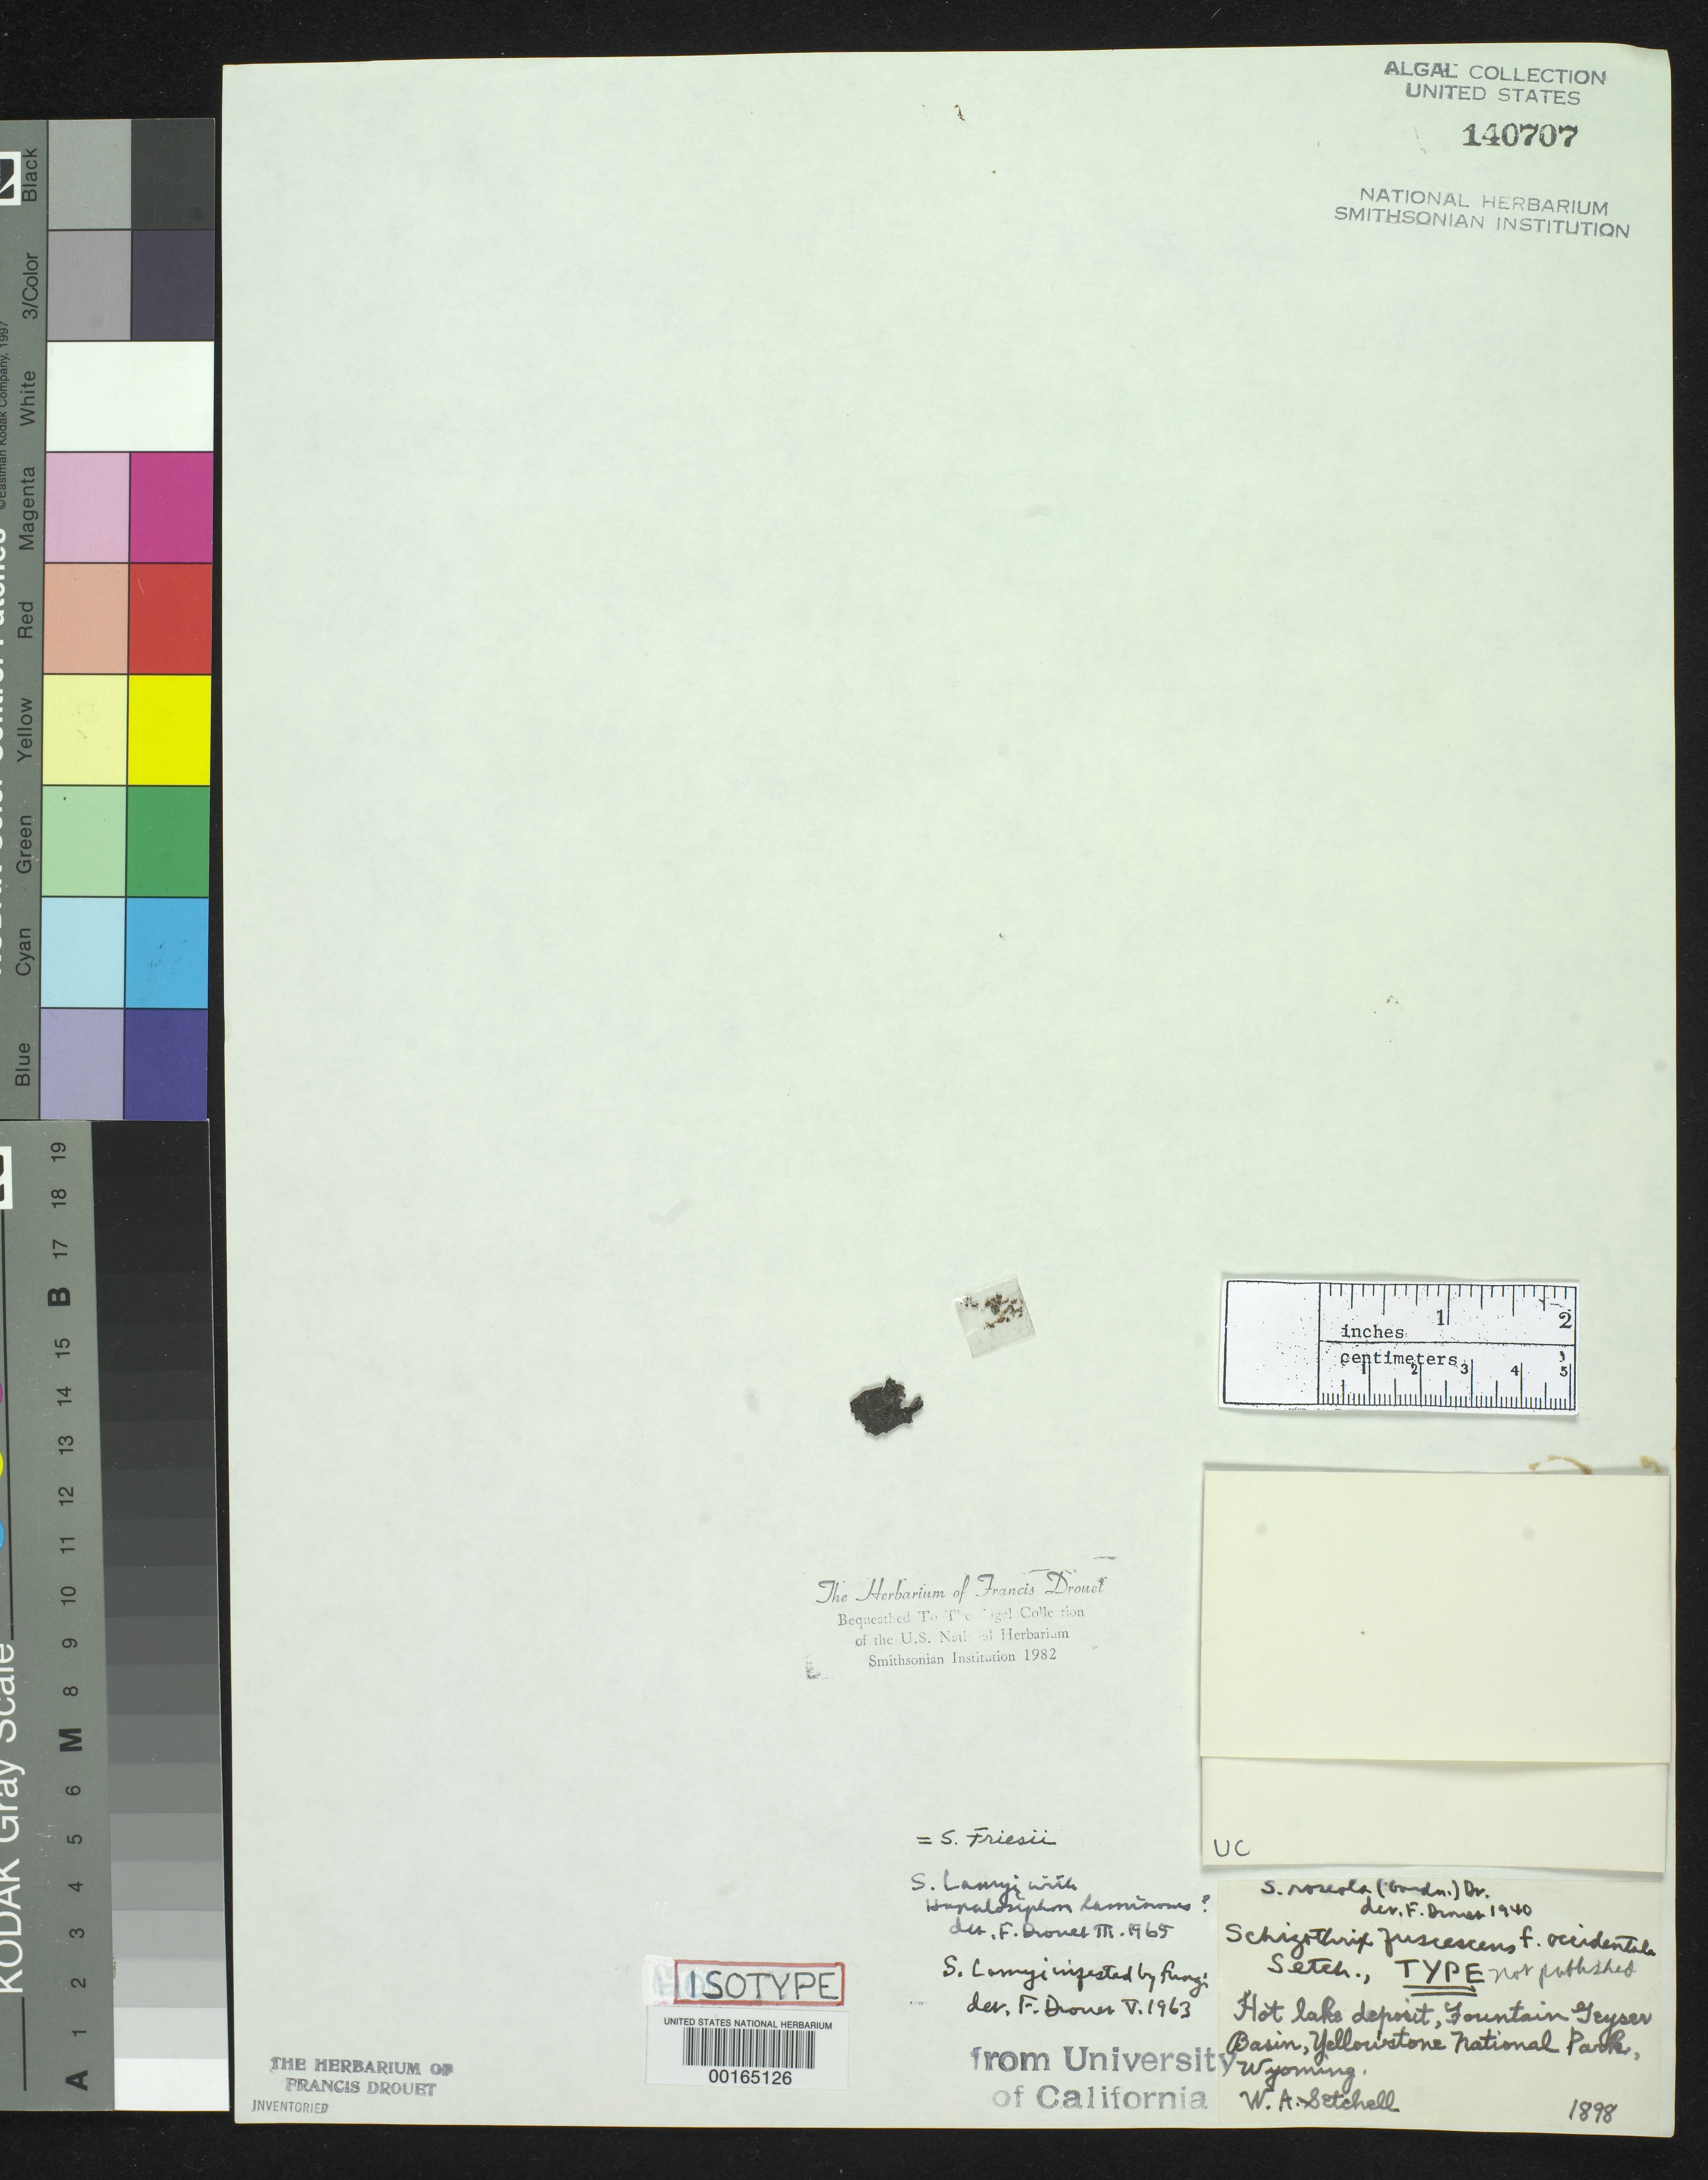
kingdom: Bacteria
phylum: Cyanobacteria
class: Cyanobacteriia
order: Leptolyngbyales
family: Trichocoleusaceae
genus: Schizothrix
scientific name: Schizothrix fuscescens f. occidentale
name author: Setch.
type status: Isotype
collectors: W. Setchell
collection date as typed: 1898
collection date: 1898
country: United States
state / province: Wyoming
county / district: Teton County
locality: Yellowstone National Park, Fountain Geyser Basin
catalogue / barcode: US 140707